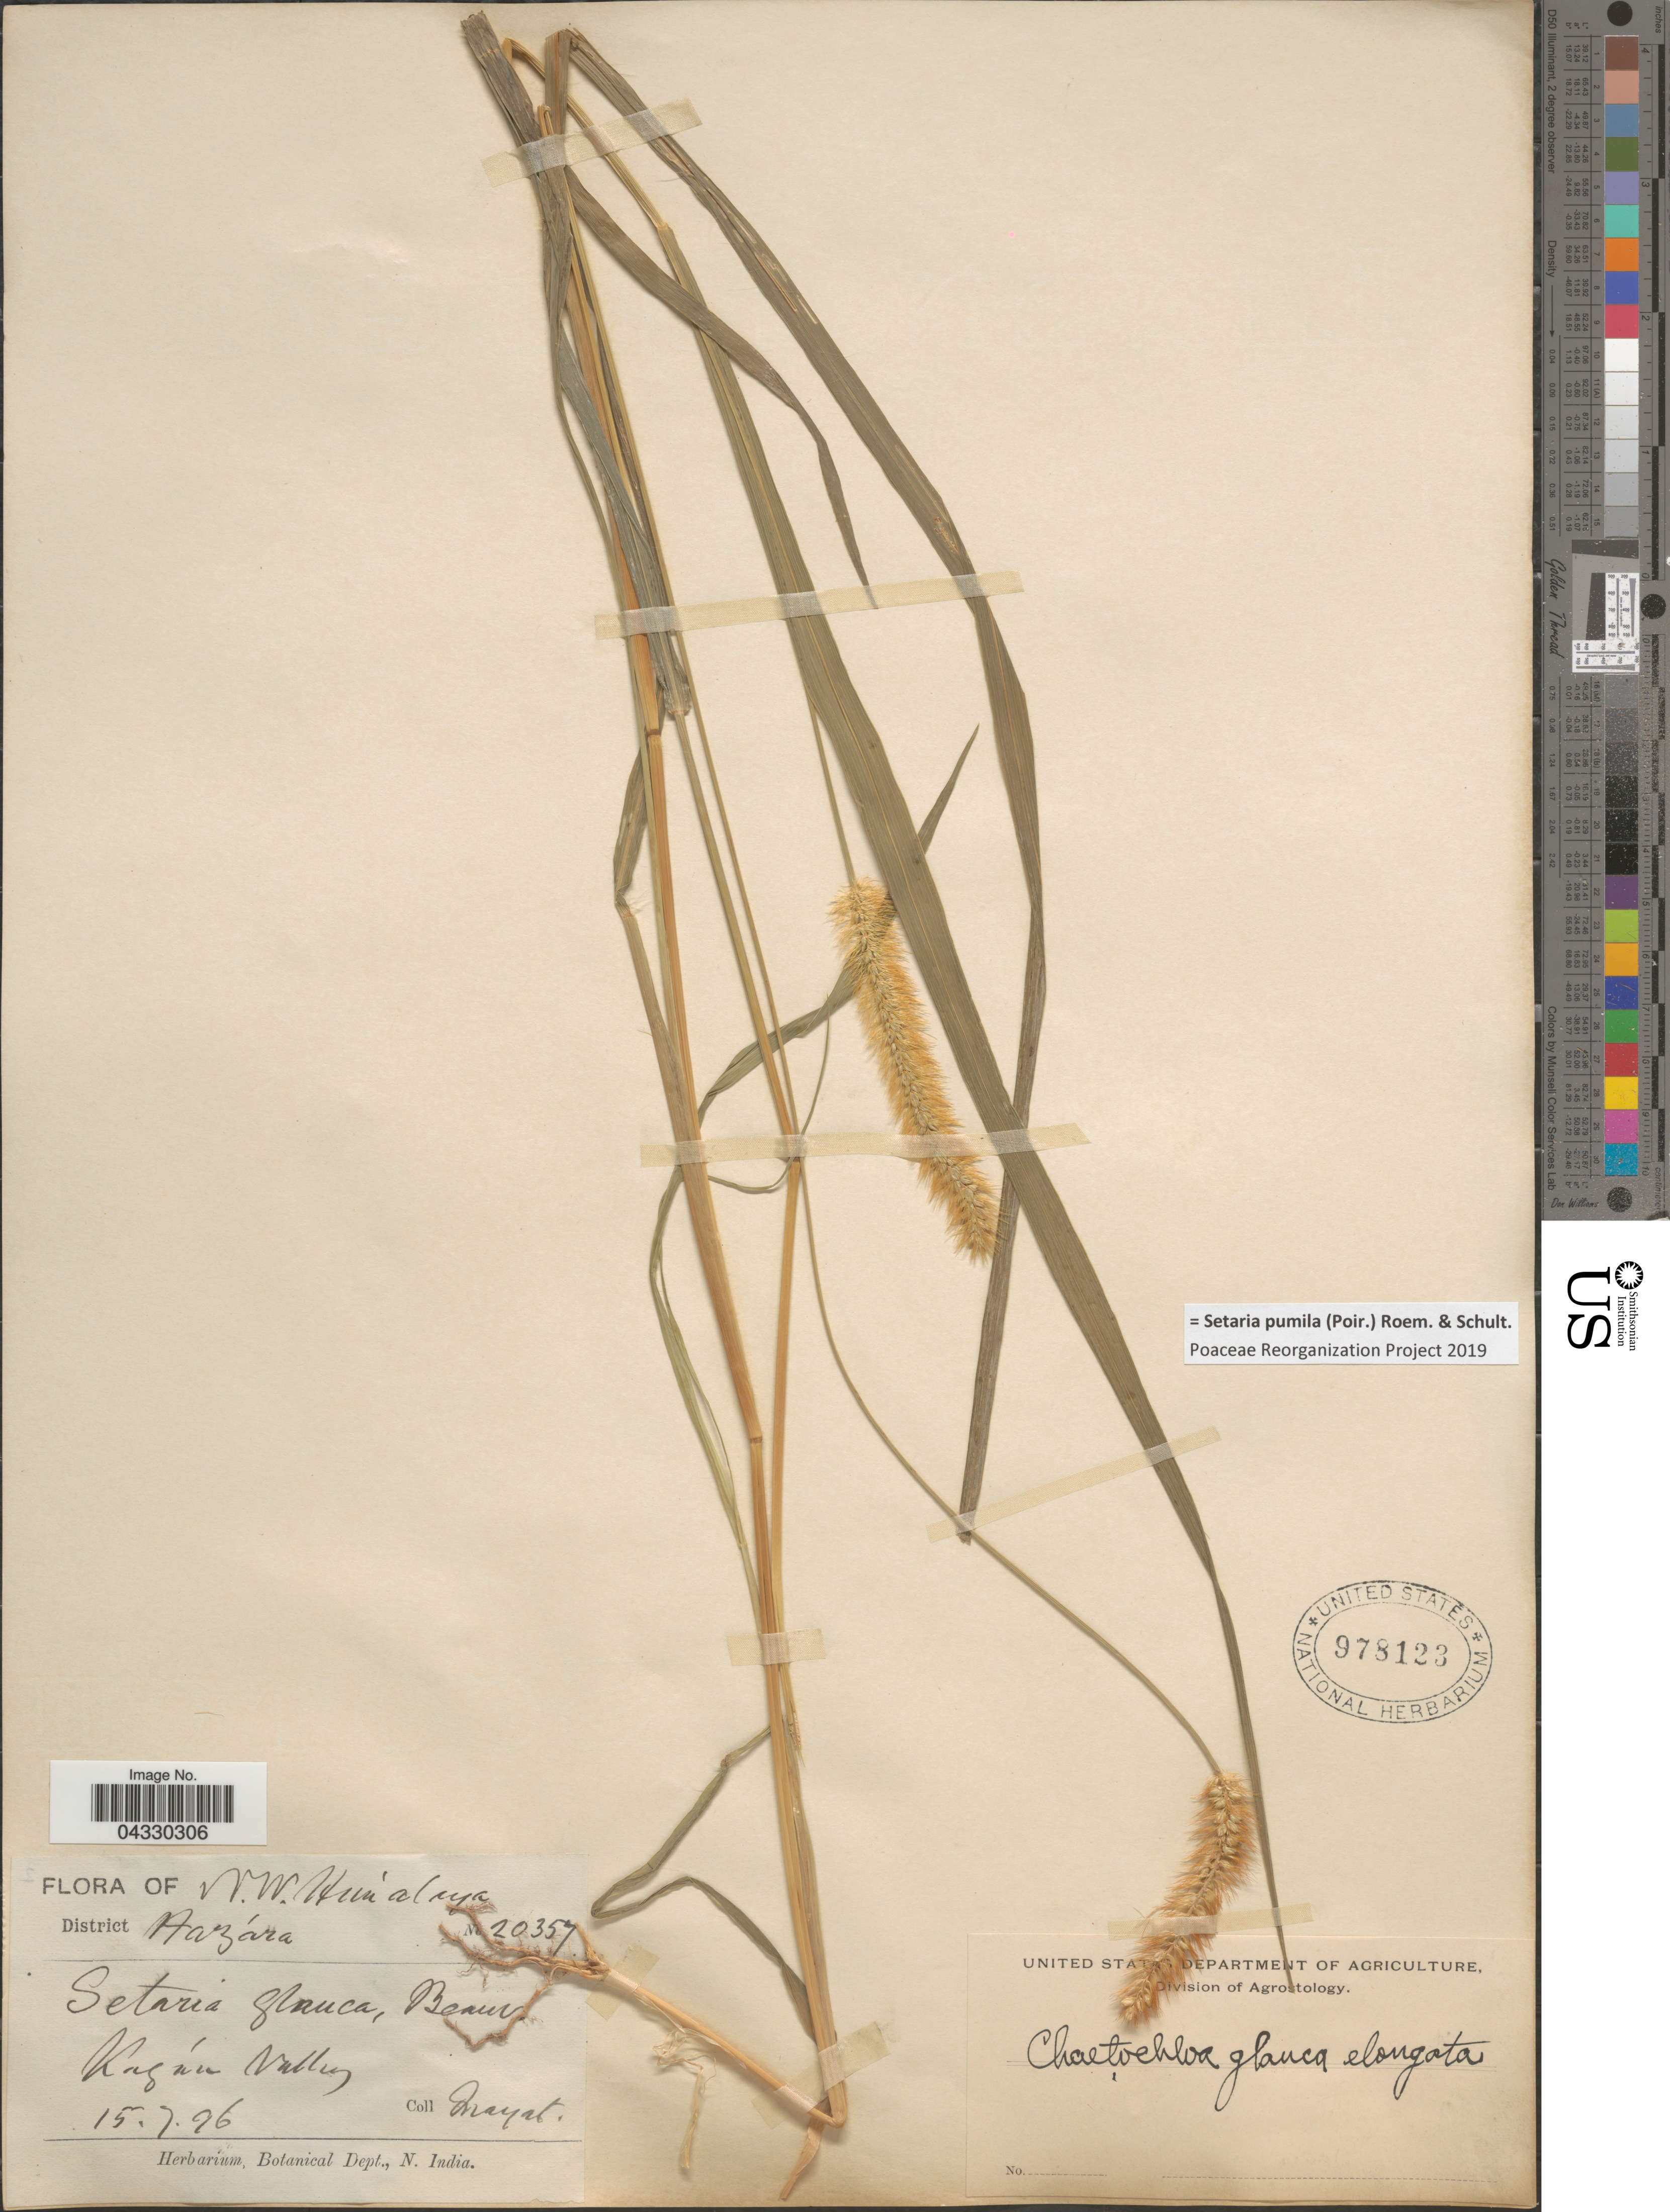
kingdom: Plantae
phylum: Tracheophyta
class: Liliopsida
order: Poales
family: Poaceae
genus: Setaria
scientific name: Setaria pumila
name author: (Poir.) Roem. & Schult.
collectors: -. Inayat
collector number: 20357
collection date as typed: Transcribed d/m/y: 15/7/96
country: Pakistan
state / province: Khyber Pakhtunkhwa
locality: N. W. Himalaya. Hazára. Kagan Valley.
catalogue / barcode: US 978123